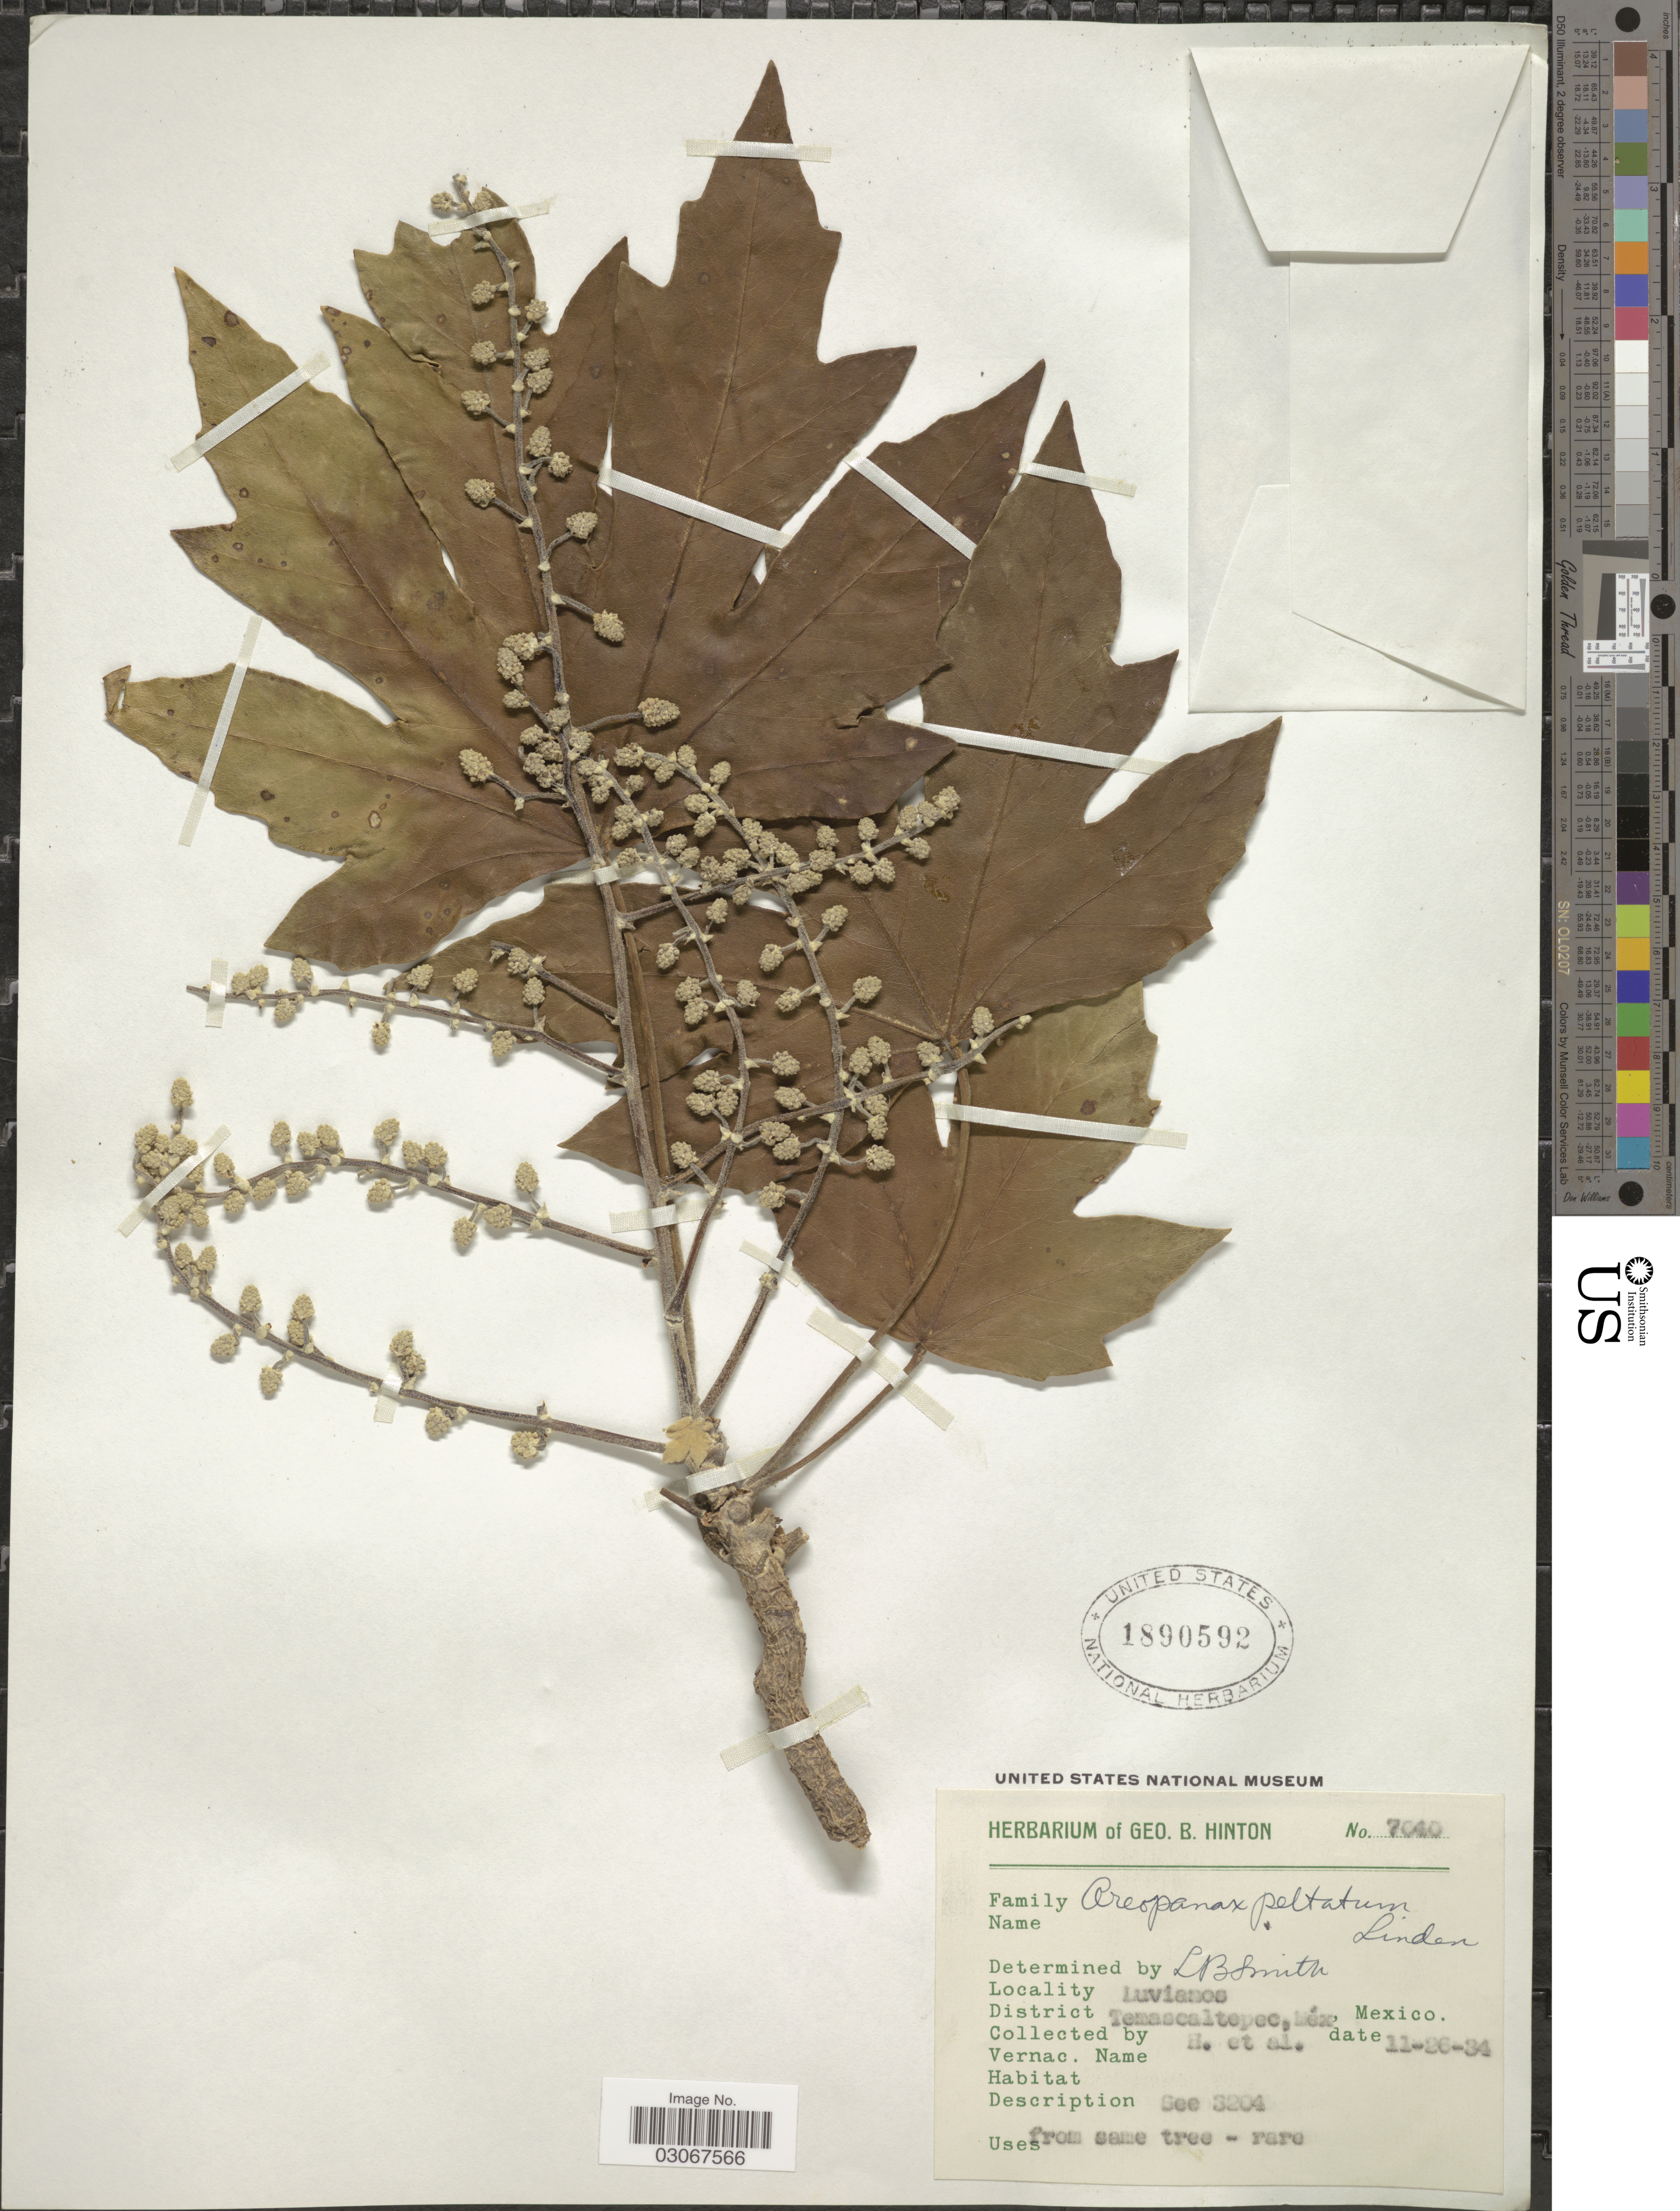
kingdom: Plantae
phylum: Tracheophyta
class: Magnoliopsida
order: Apiales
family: Araliaceae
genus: Oreopanax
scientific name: Oreopanax peltatus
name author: Linden ex Regel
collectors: G. B. Hinton & et al.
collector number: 7040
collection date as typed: Transcribed d/m/y: 26/11/34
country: Mexico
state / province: México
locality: Luvianos, District Temascaltepec.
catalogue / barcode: US 1890592